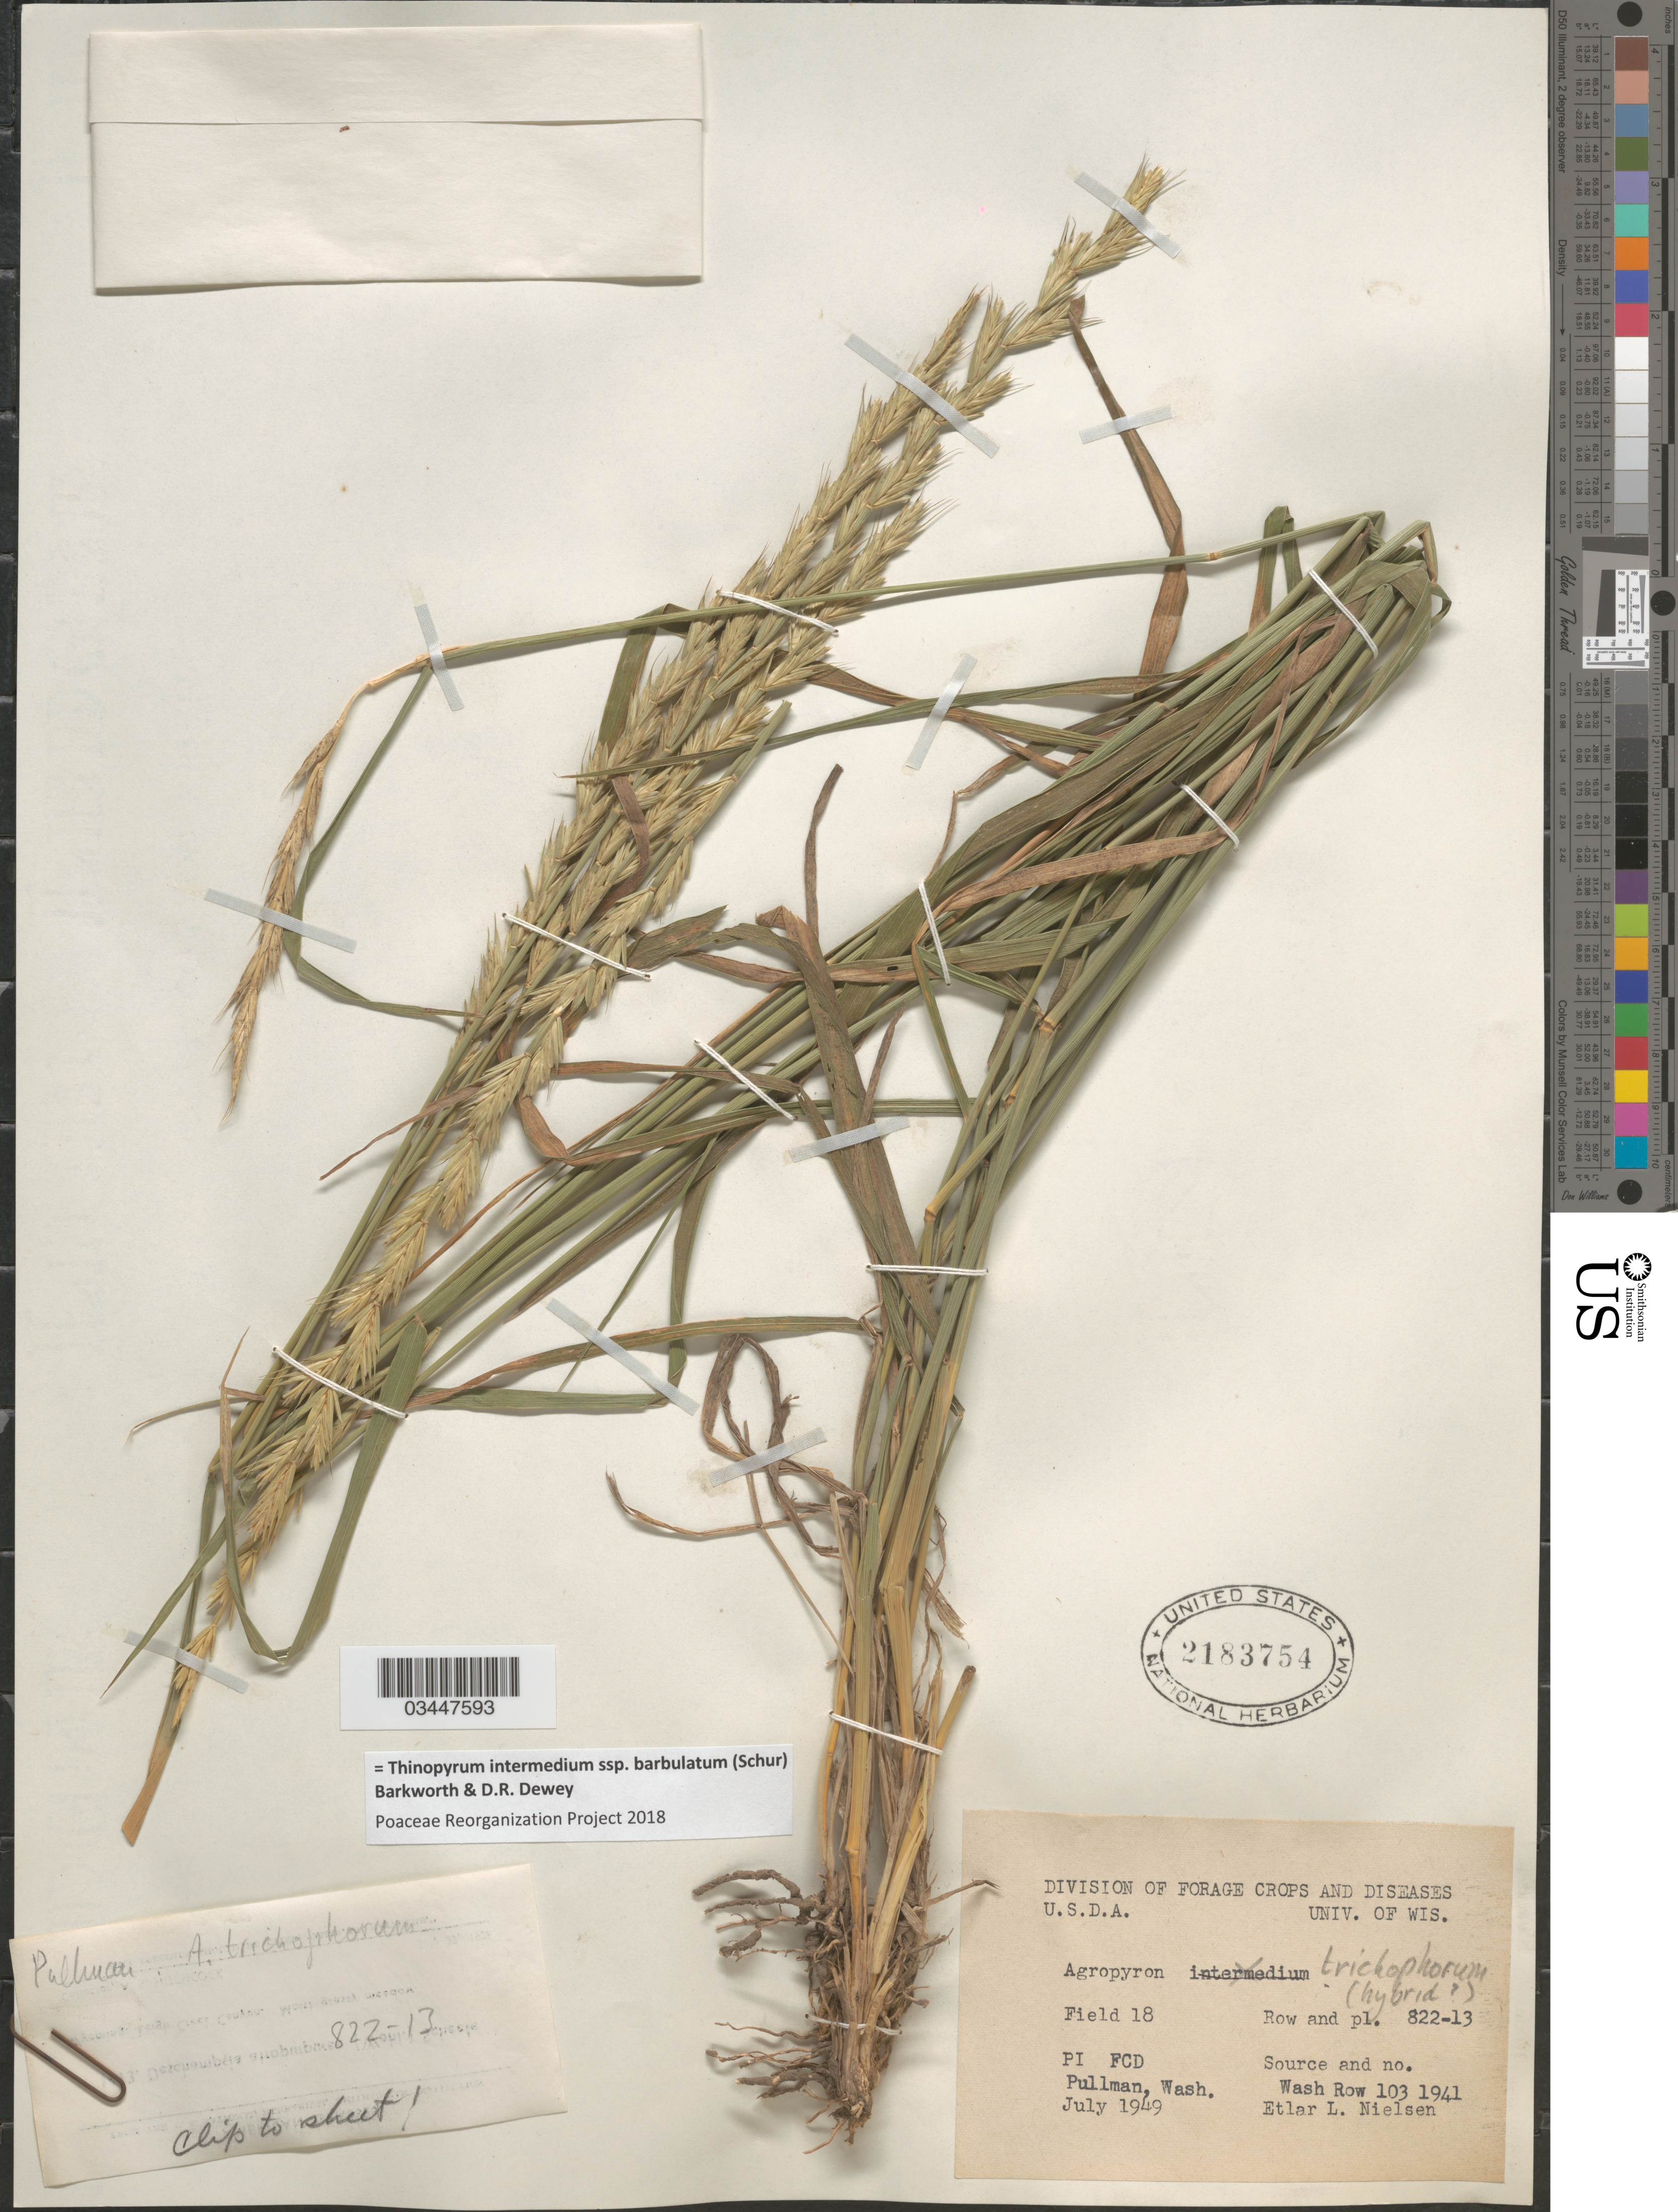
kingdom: Plantae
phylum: Tracheophyta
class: Liliopsida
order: Poales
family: Poaceae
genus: Thinopyrum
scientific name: Thinopyrum intermedium subsp. barbulatum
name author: (Schur) Barkworth & Dewey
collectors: E. L. Nielsen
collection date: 1949-07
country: United States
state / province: Washington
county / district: Whitman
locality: Field 18. Row and pl. 822-13. FCD Pullman.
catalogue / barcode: US 2183754